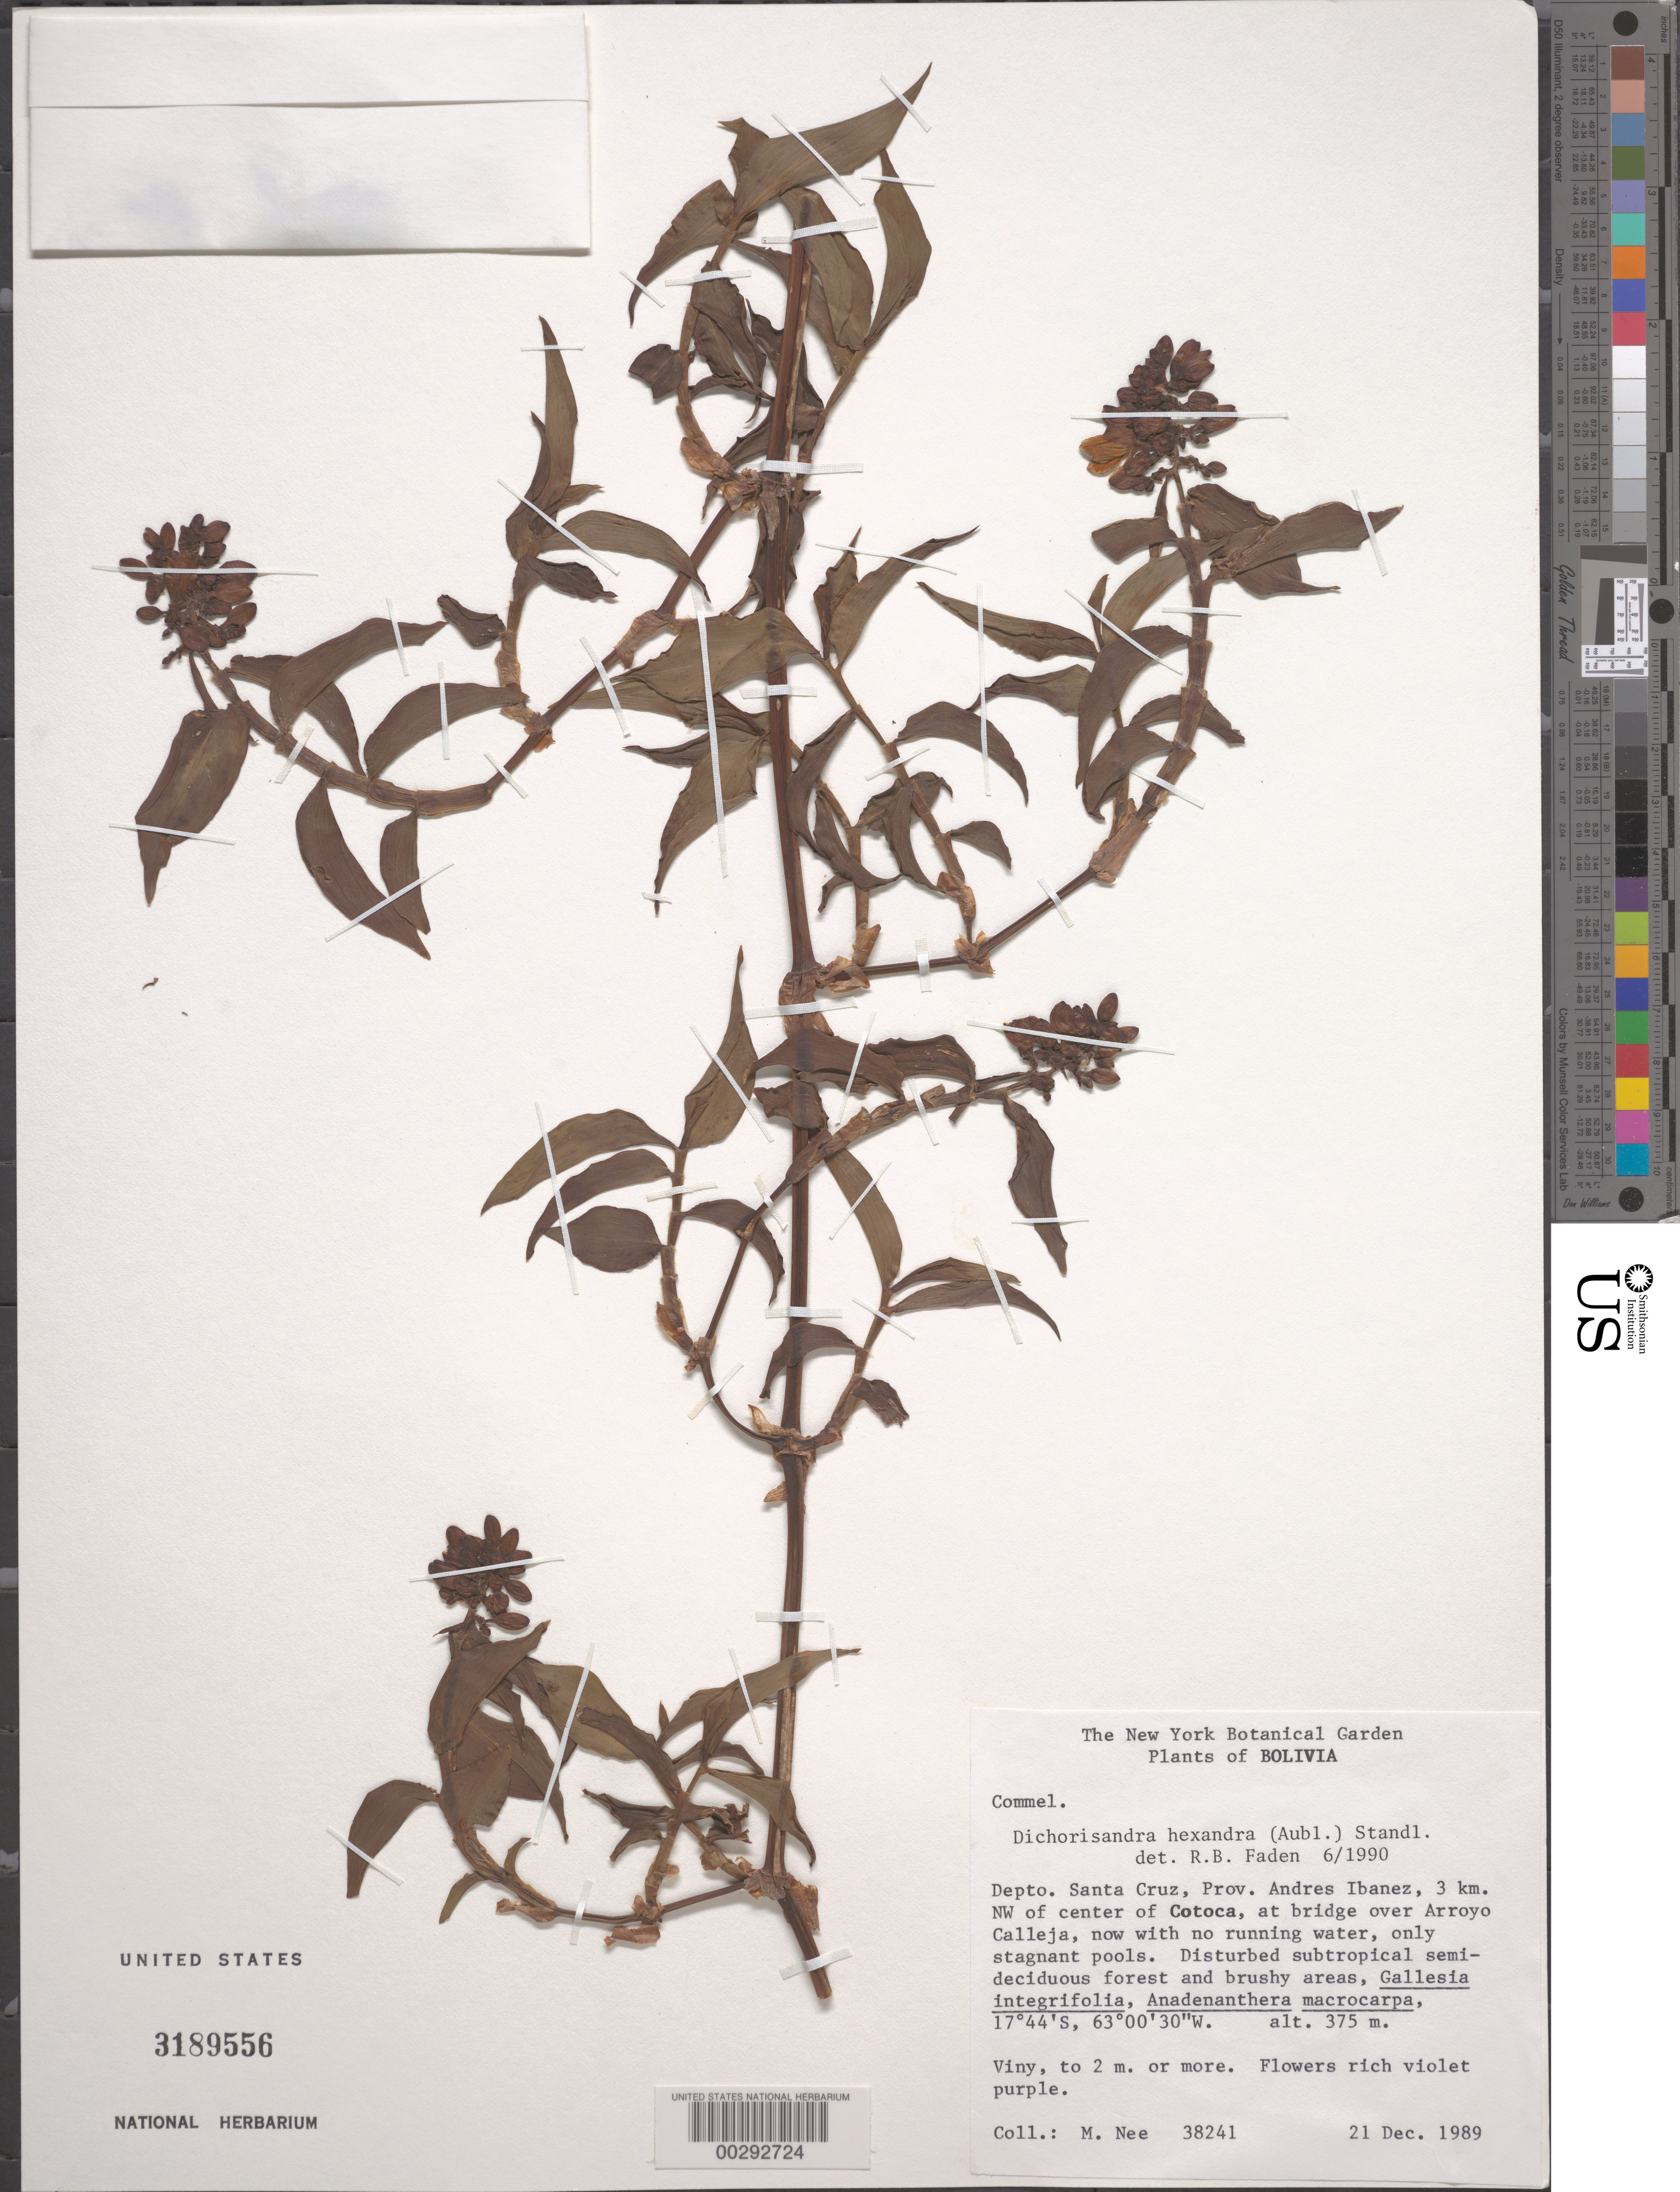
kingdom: Plantae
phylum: Tracheophyta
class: Liliopsida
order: Commelinales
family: Commelinaceae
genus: Dichorisandra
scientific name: Dichorisandra hexandra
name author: (Aubl.) Standl.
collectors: M. Nee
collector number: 38241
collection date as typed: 21 Dec 1989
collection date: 1989-12-21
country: Bolivia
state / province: Santa Cruz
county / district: Andrés Ibáñez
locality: Cotoca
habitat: Disturbed subtropical semi-deciduous forest and brushy areas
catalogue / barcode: US 3189556